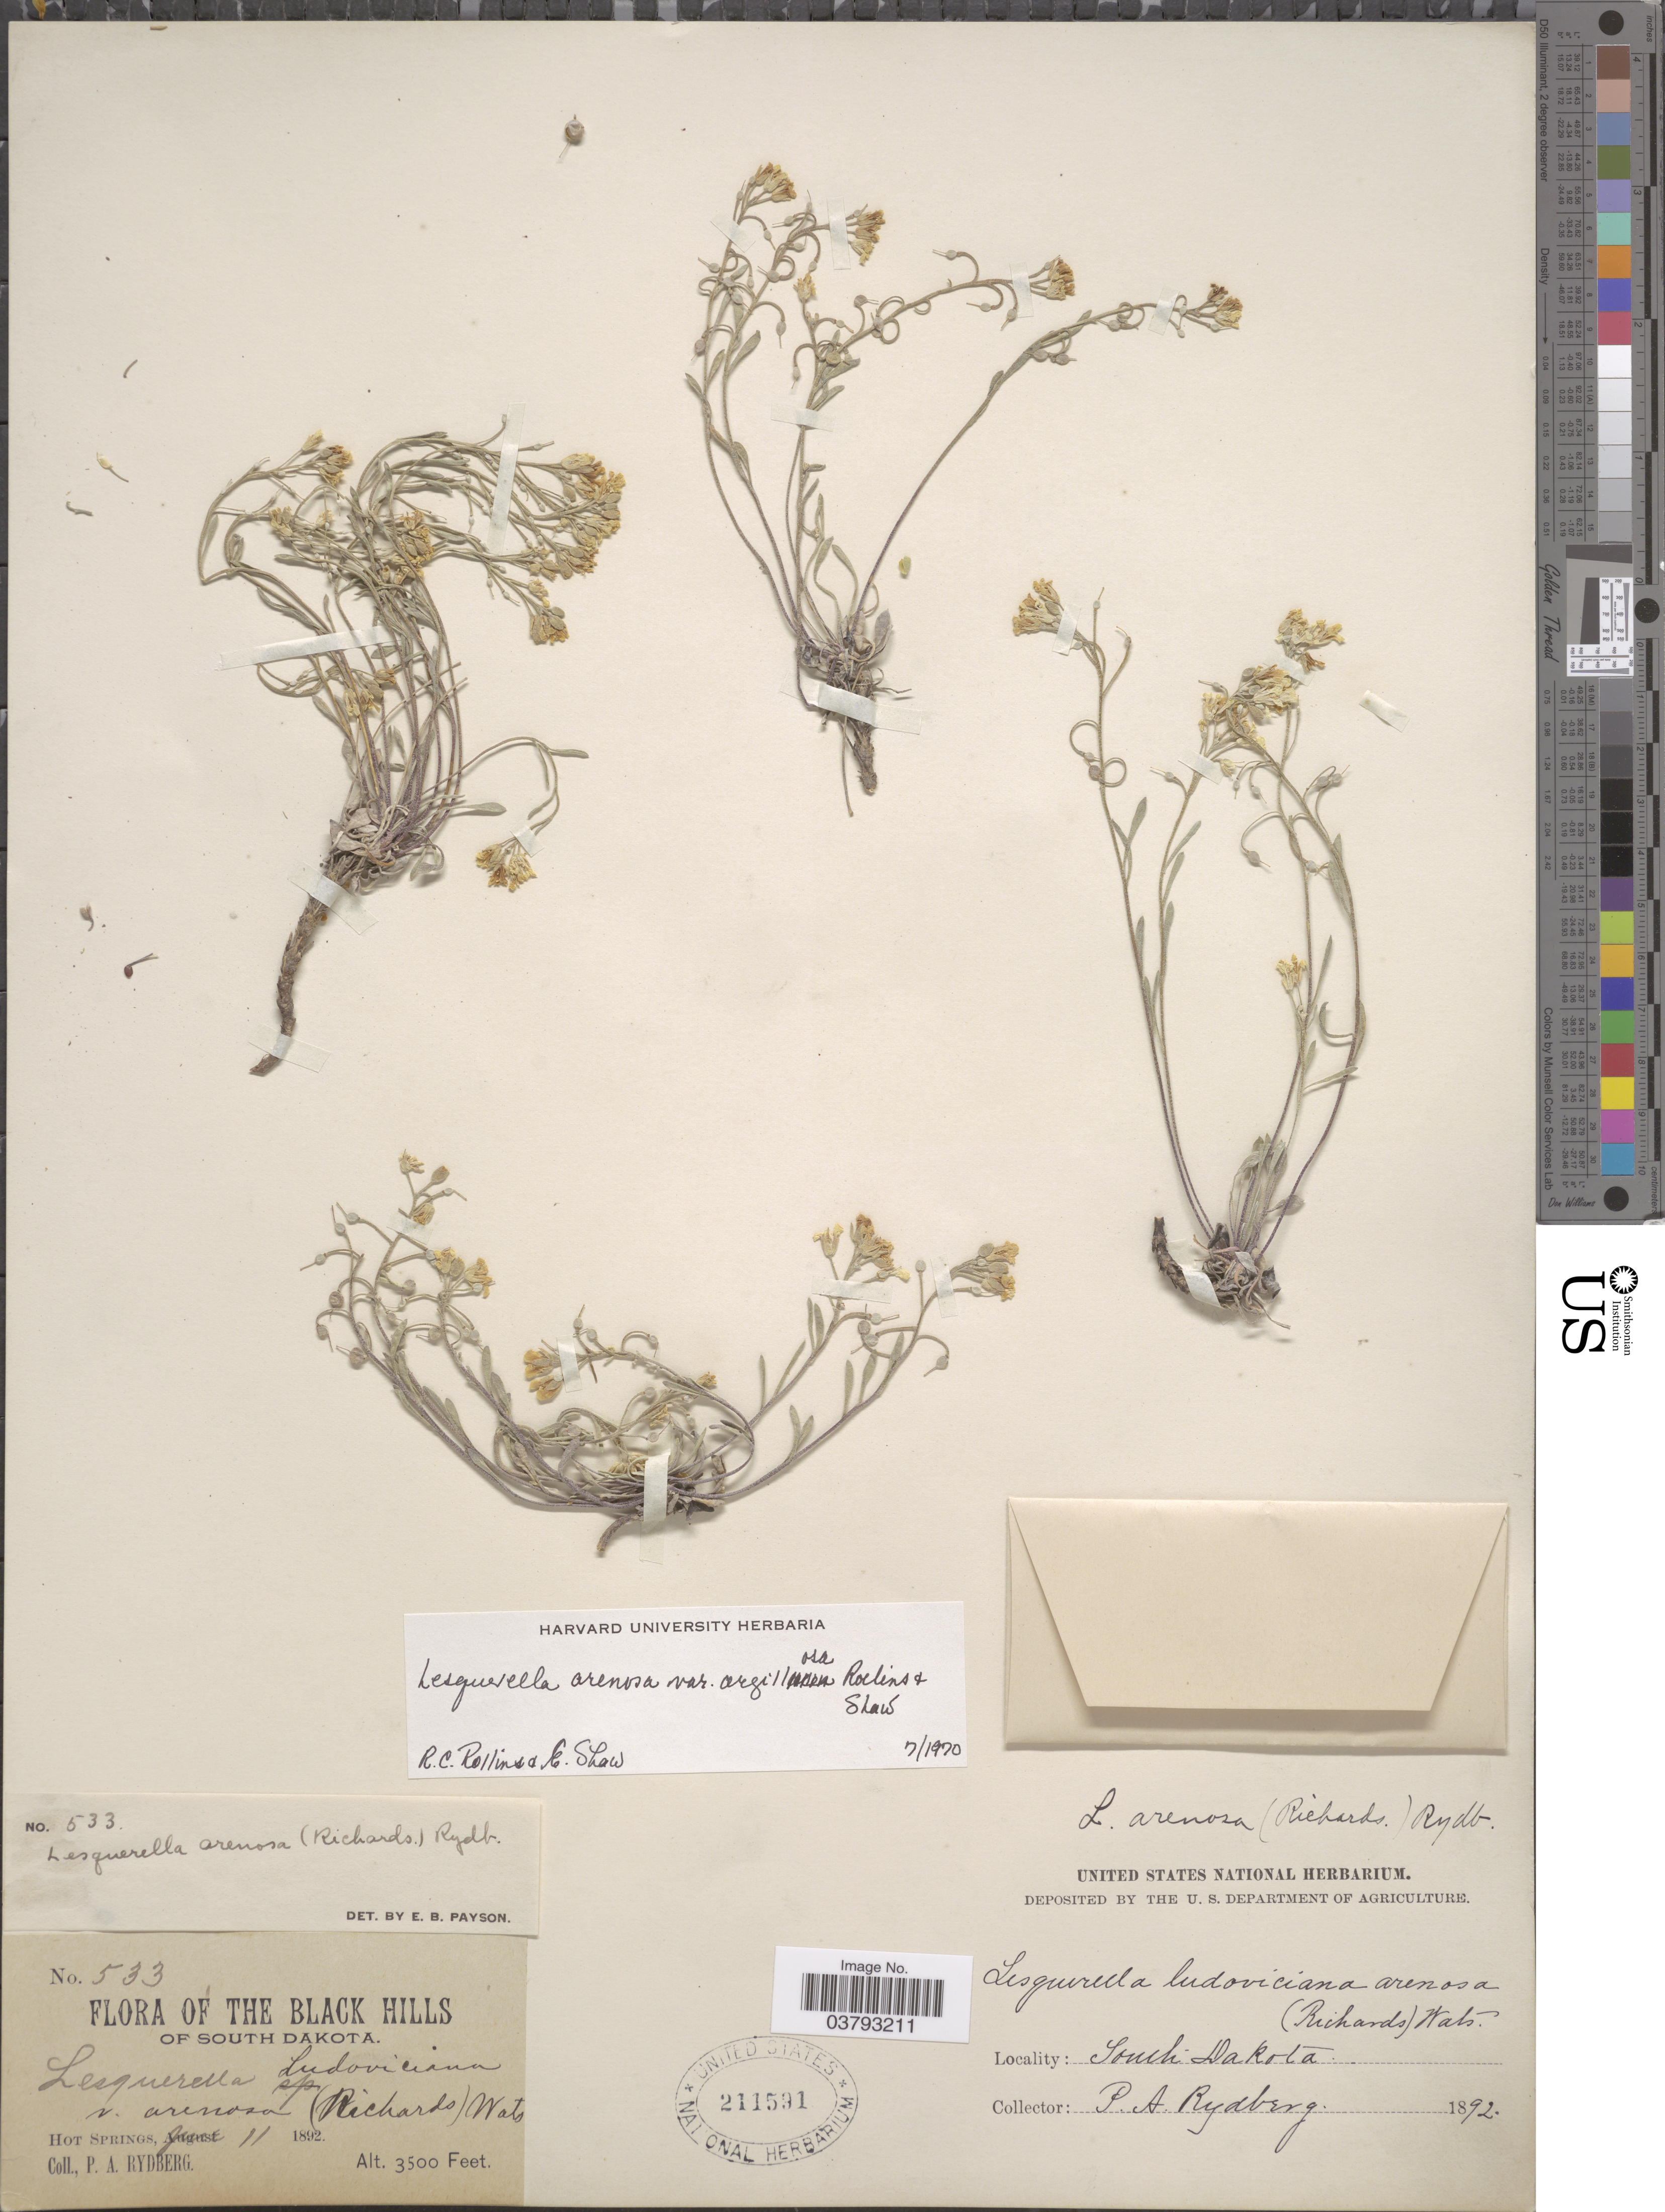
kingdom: Plantae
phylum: Tracheophyta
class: Magnoliopsida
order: Brassicales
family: Brassicaceae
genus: Lesquerella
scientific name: Lesquerella arenosa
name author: (Richardson) Rydb.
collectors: P. A. Rydberg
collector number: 533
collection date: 1892-06-11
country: United States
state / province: South Dakota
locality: The Black Hills of South Dakota. Hot Springs.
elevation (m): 1067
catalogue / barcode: US 211591